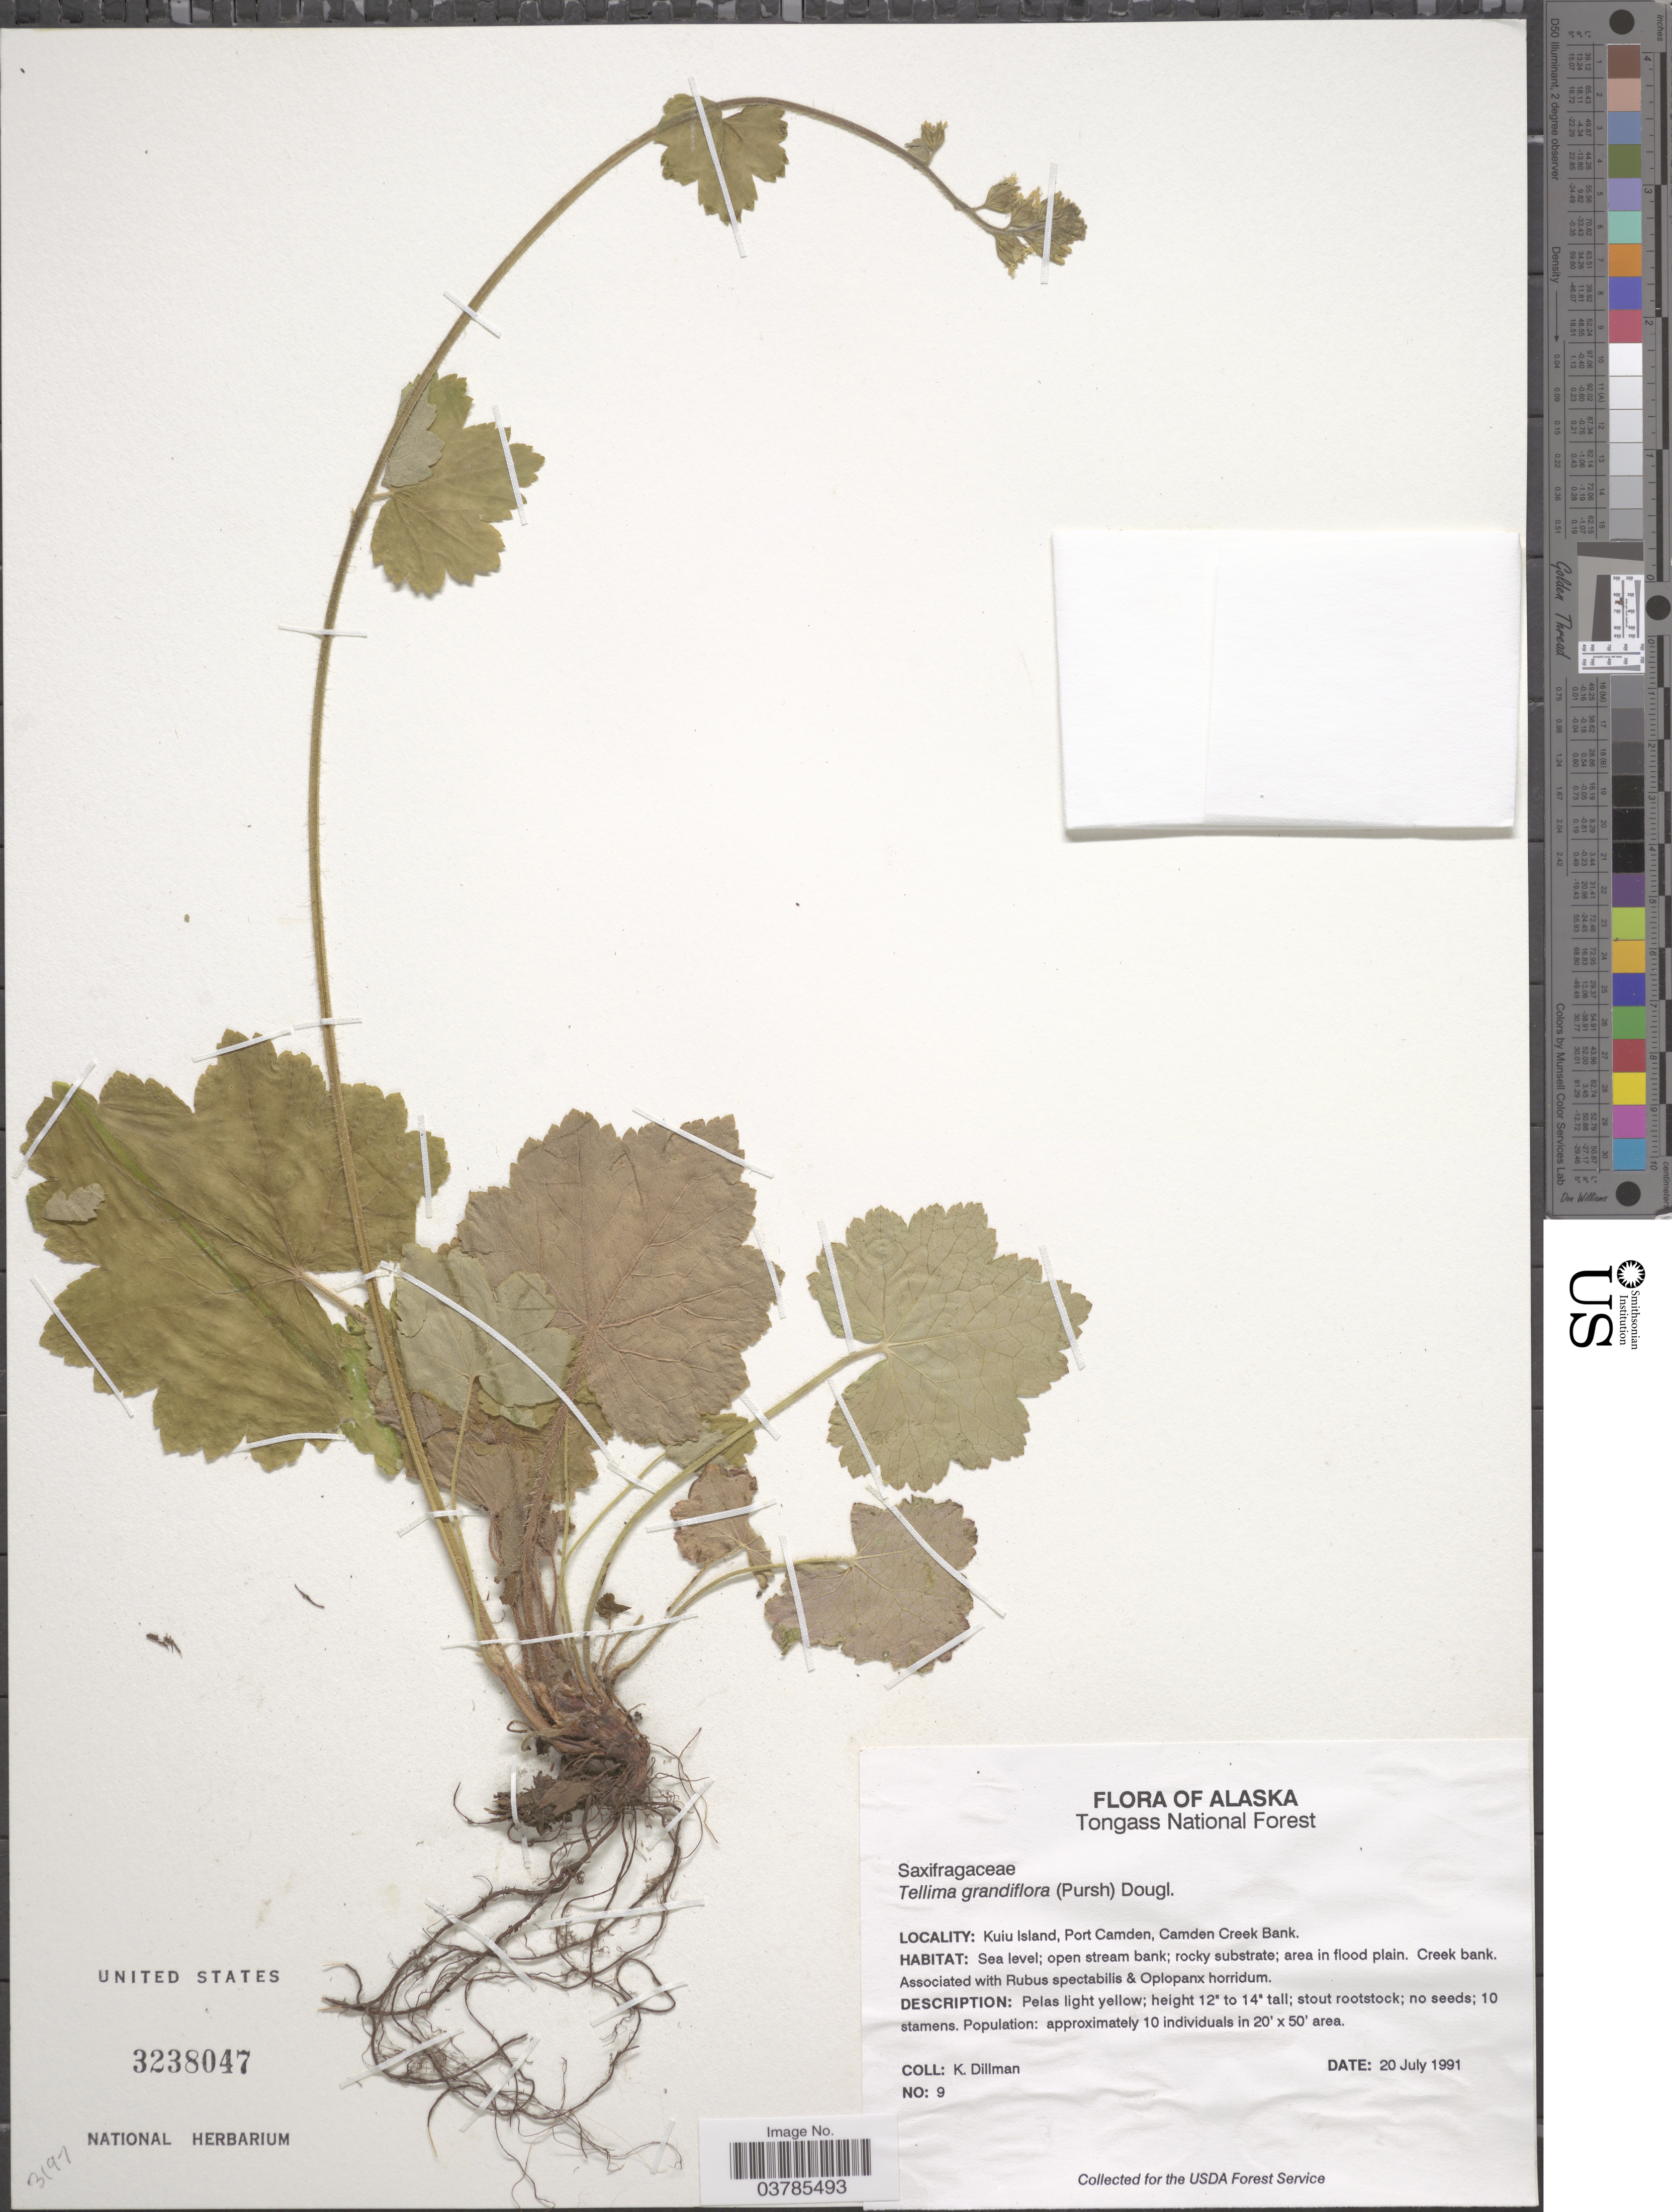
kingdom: Plantae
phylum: Tracheophyta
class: Magnoliopsida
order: Saxifragales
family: Saxifragaceae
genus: Tellima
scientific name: Tellima grandiflora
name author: (Pursh) Douglas ex Lindl.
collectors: K. Dillman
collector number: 9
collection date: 1991-07-20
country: United States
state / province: Alaska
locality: Tongass National Forest. Kuiu Island, Port Camden, Camden Creek bank.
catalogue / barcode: US 3238047